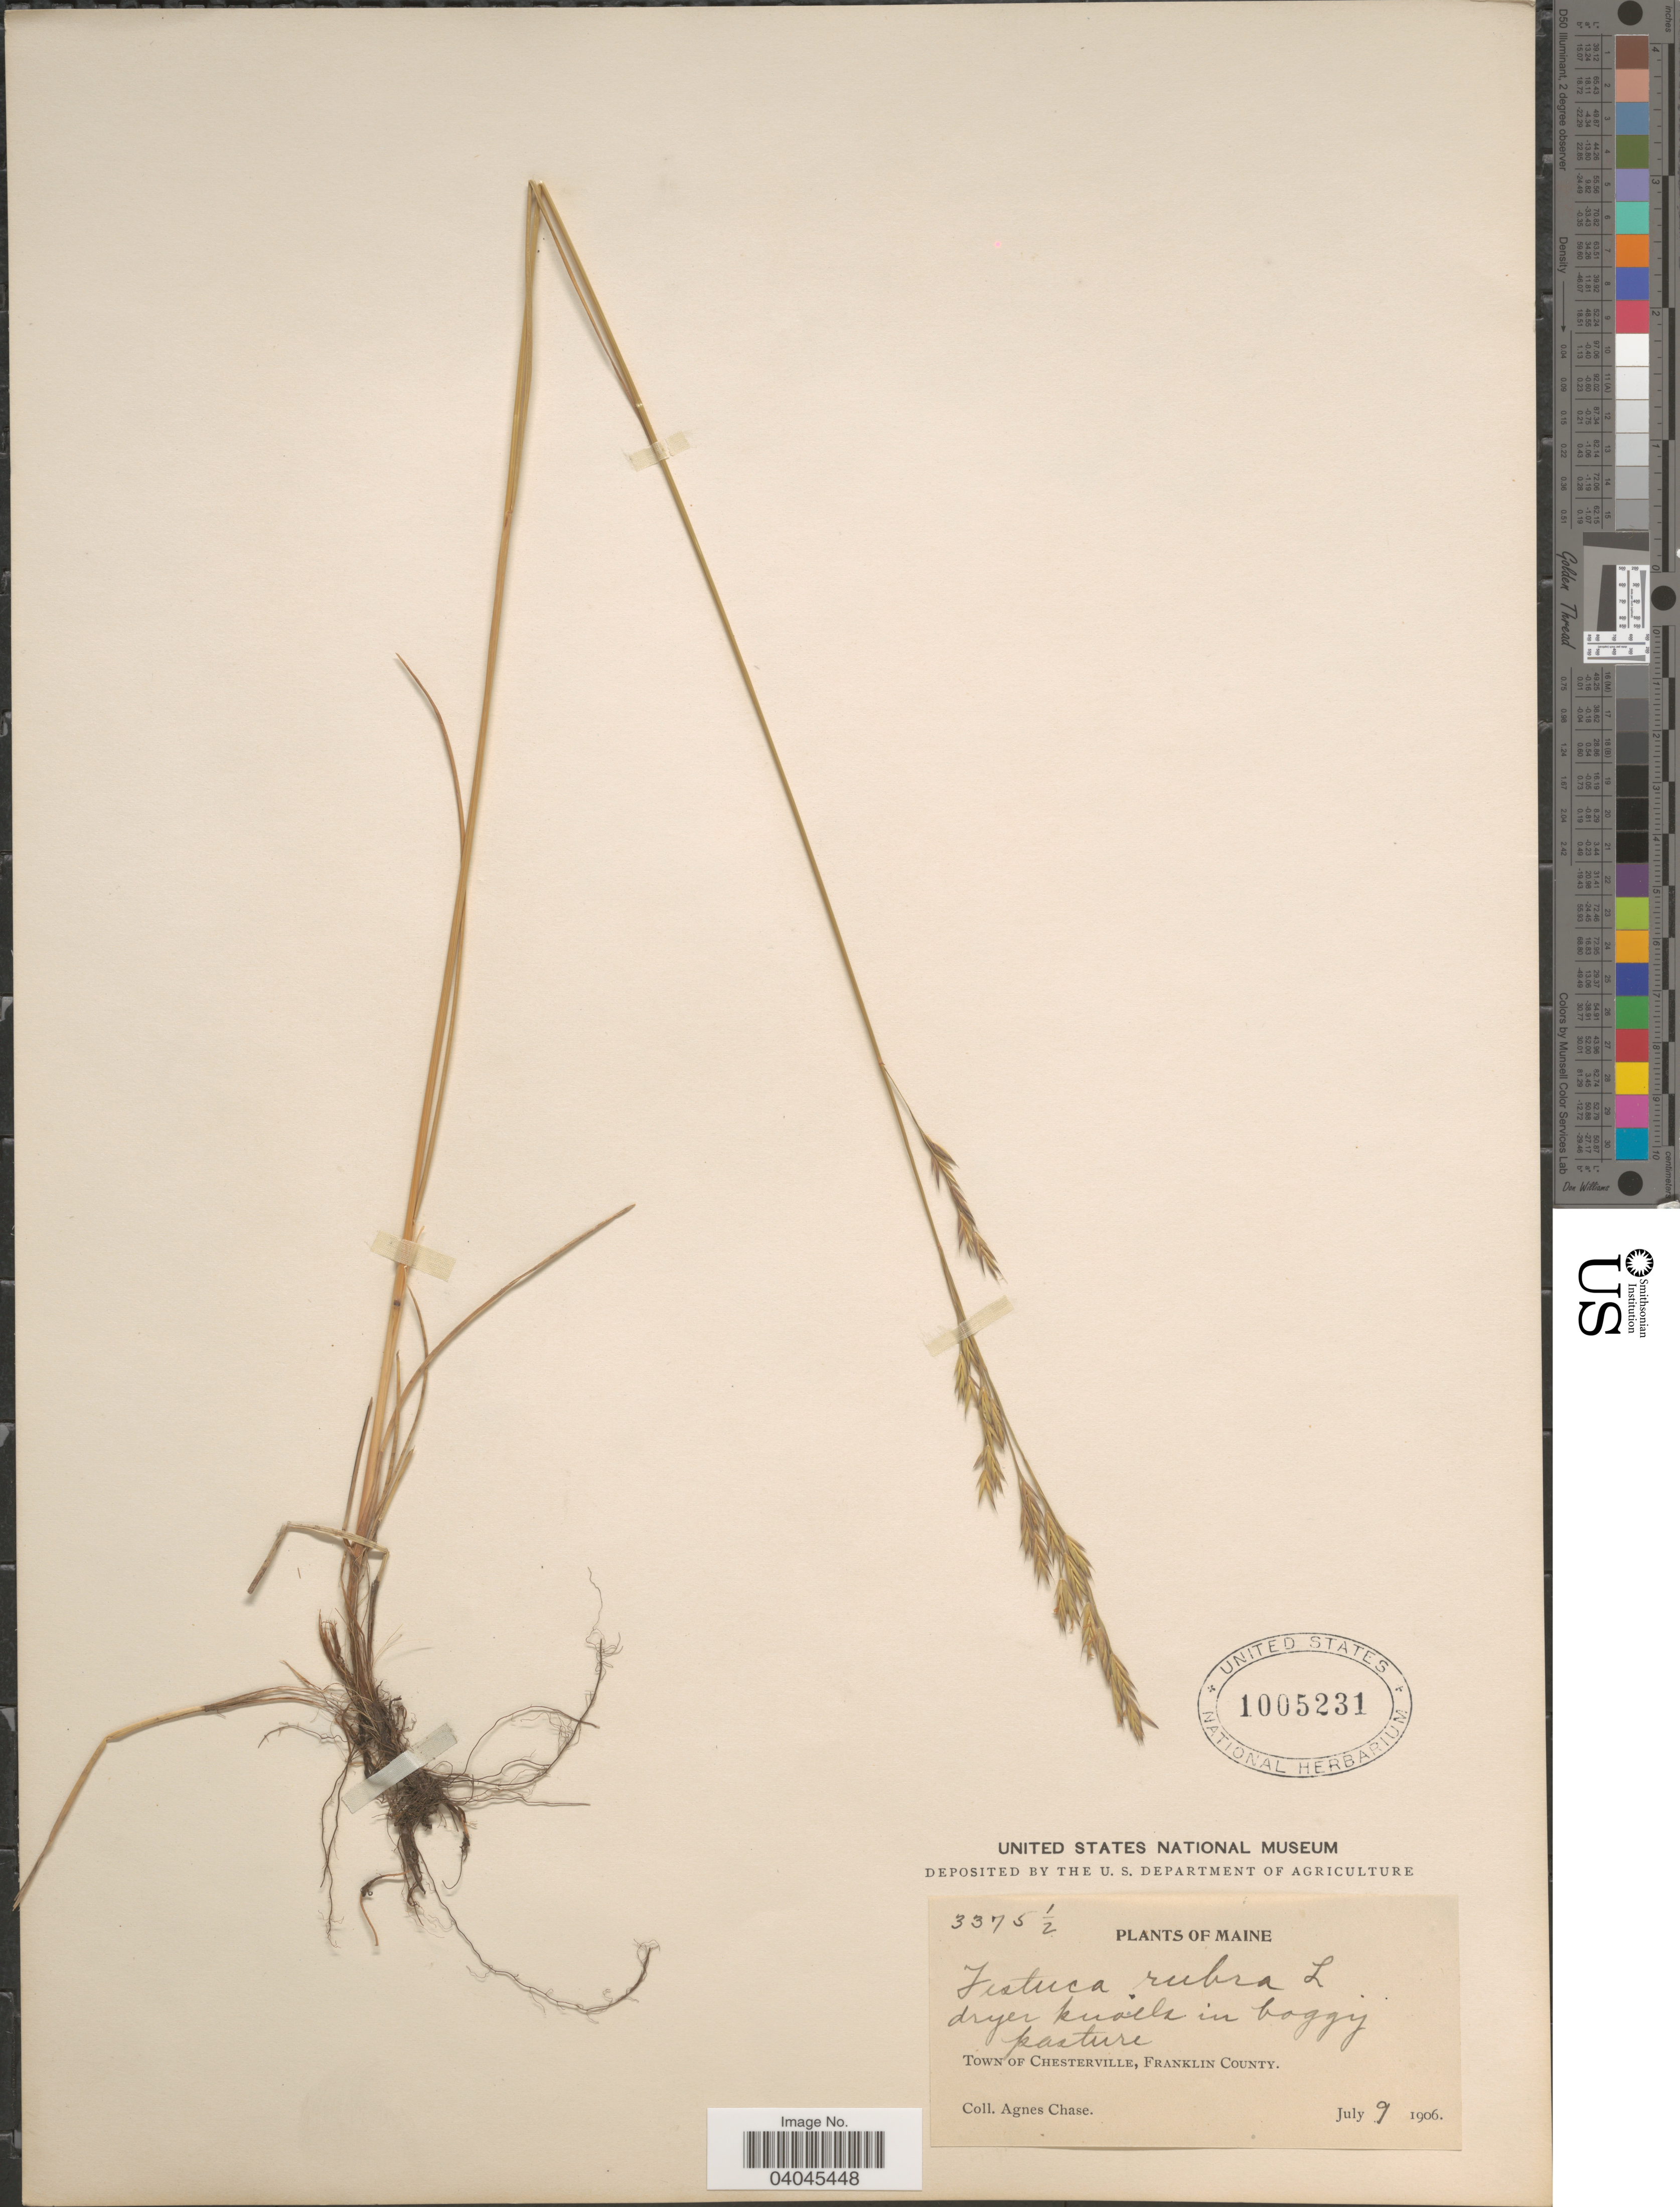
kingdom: Plantae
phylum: Tracheophyta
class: Liliopsida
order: Poales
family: Poaceae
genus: Festuca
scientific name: Festuca rubra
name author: L.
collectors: A. Chase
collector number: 3375½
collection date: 1906-07-09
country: United States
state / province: Maine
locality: Town of Chesterville, Franklin County.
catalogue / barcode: US 1005231